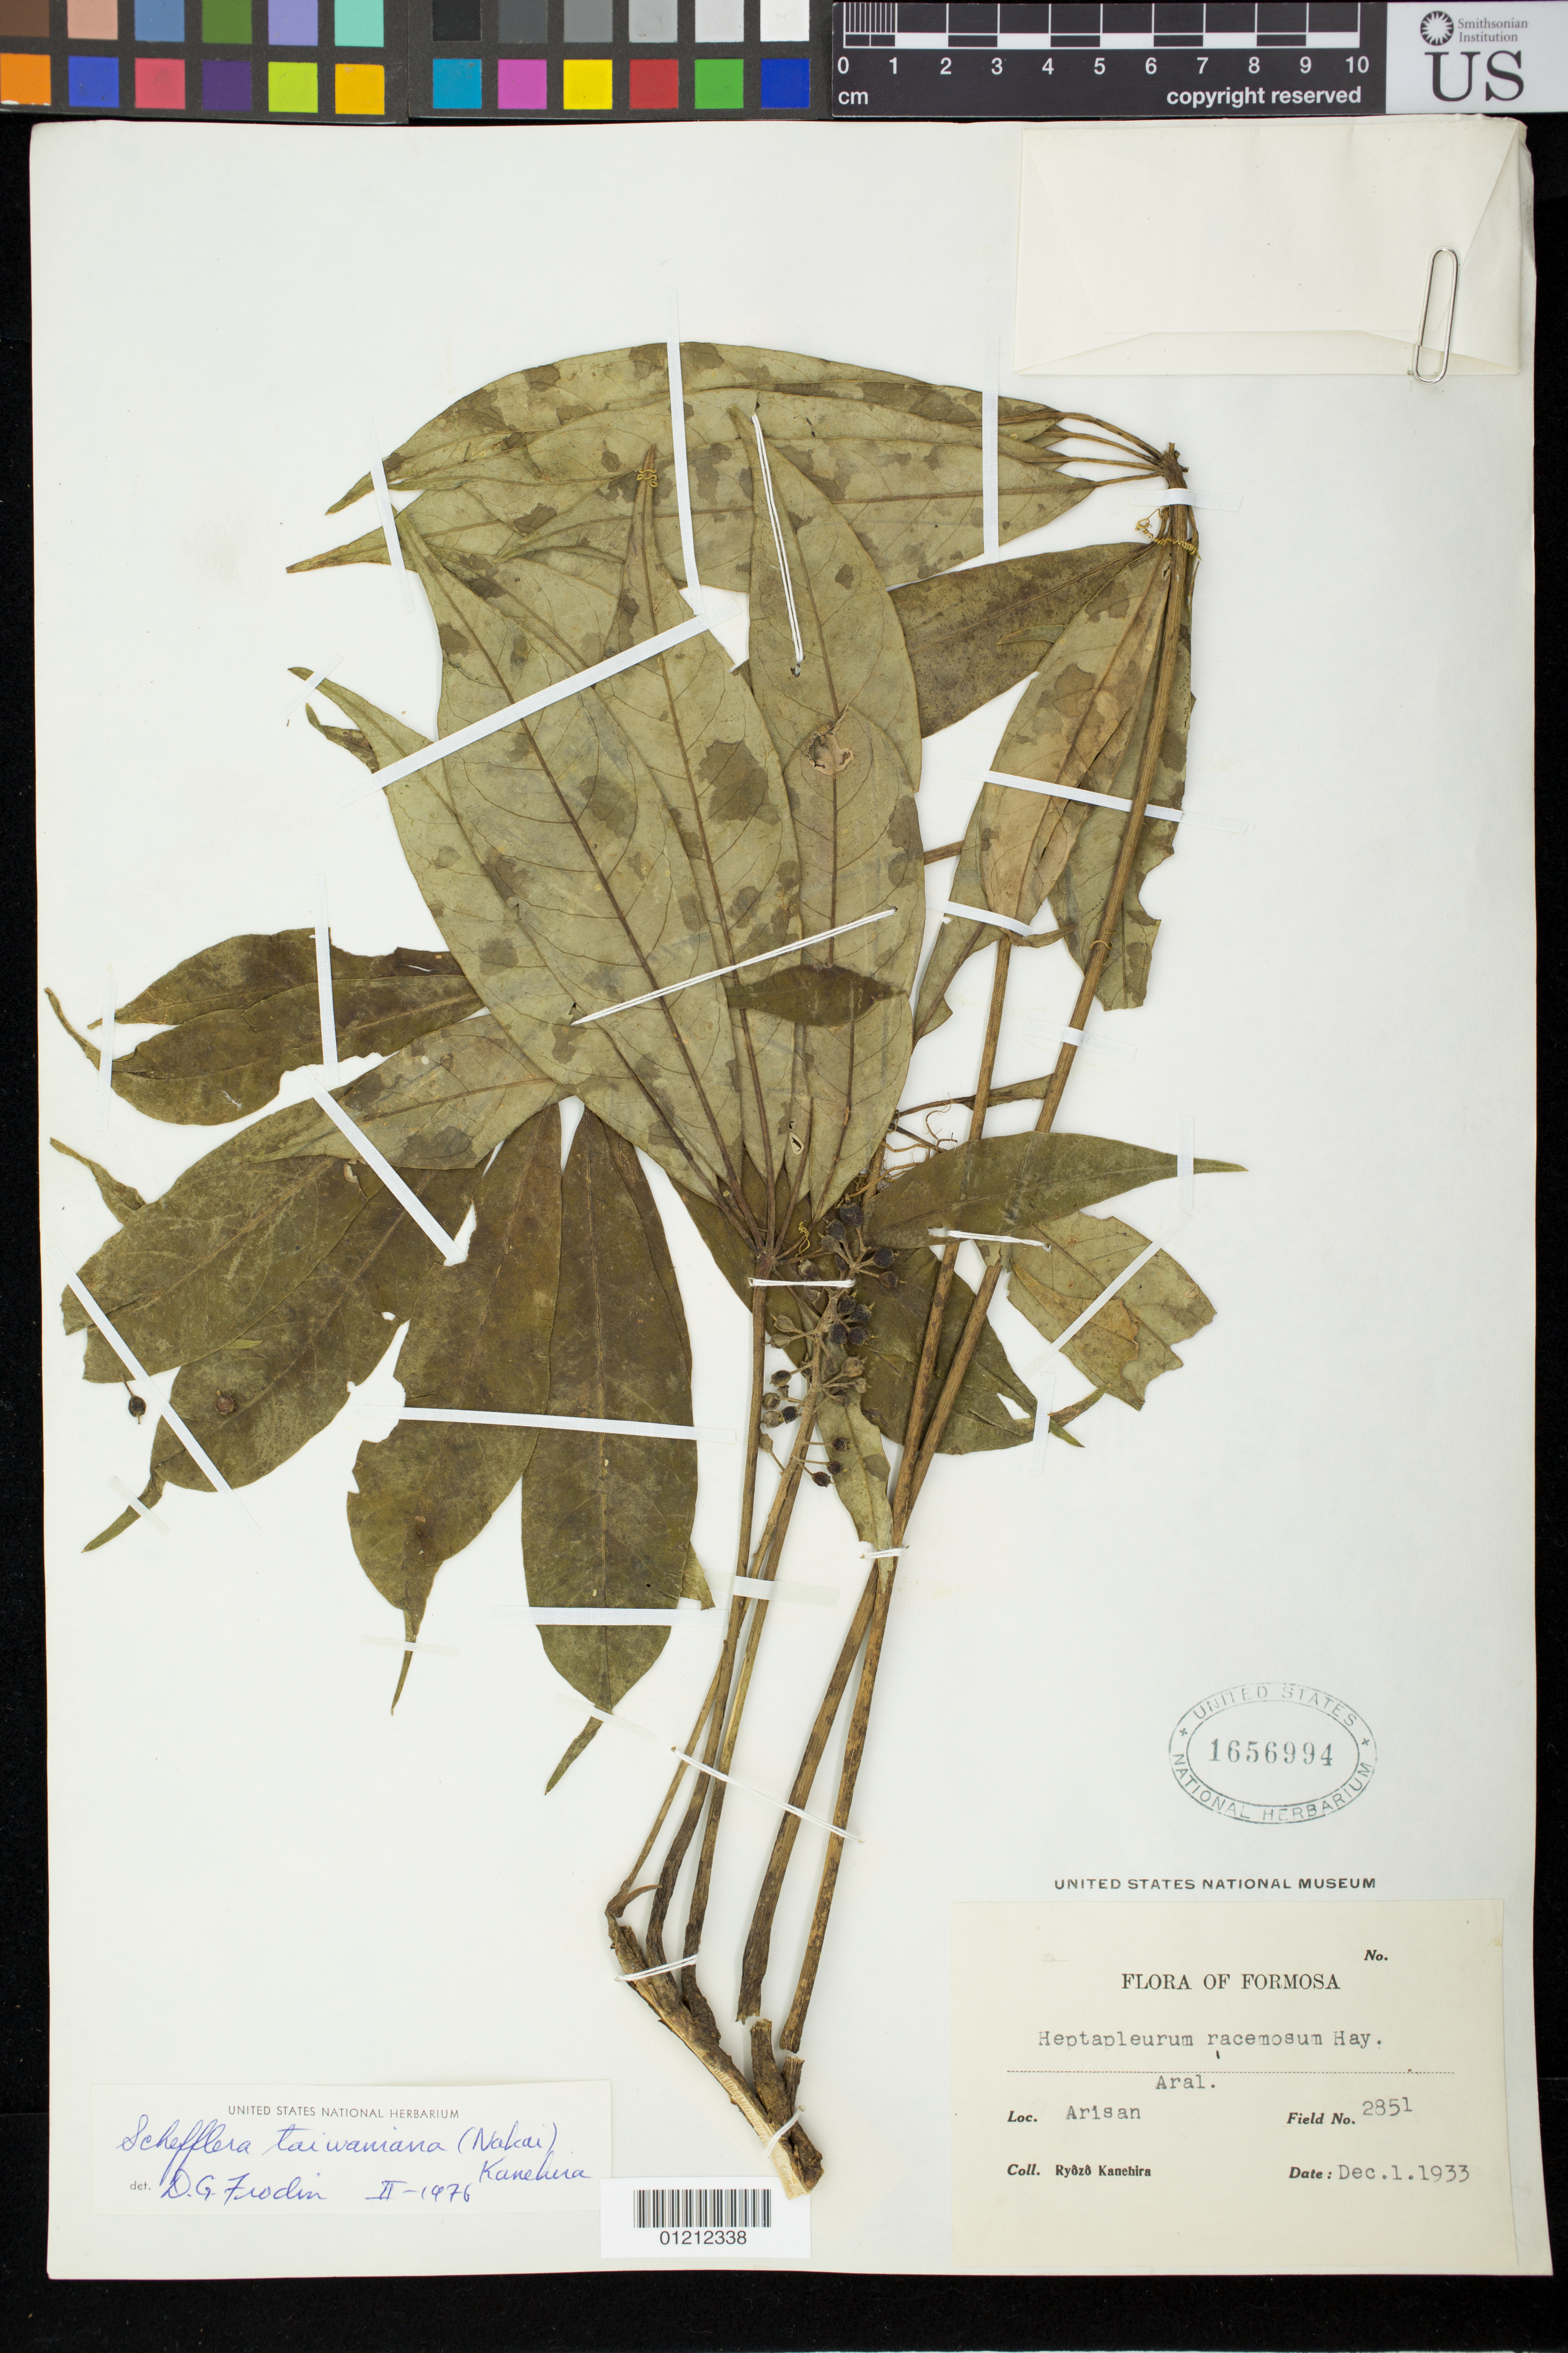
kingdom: Plantae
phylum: Tracheophyta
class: Magnoliopsida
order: Apiales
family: Araliaceae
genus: Schefflera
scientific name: Schefflera taiwaniana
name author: (Nakai) Kaneh.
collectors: R. Kanehira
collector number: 2851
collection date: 1933-12-01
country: Taiwan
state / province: Chiayi City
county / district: Chiayi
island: Taiwan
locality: Arisan (Mount Arisan)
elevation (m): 1927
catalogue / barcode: US 1656994